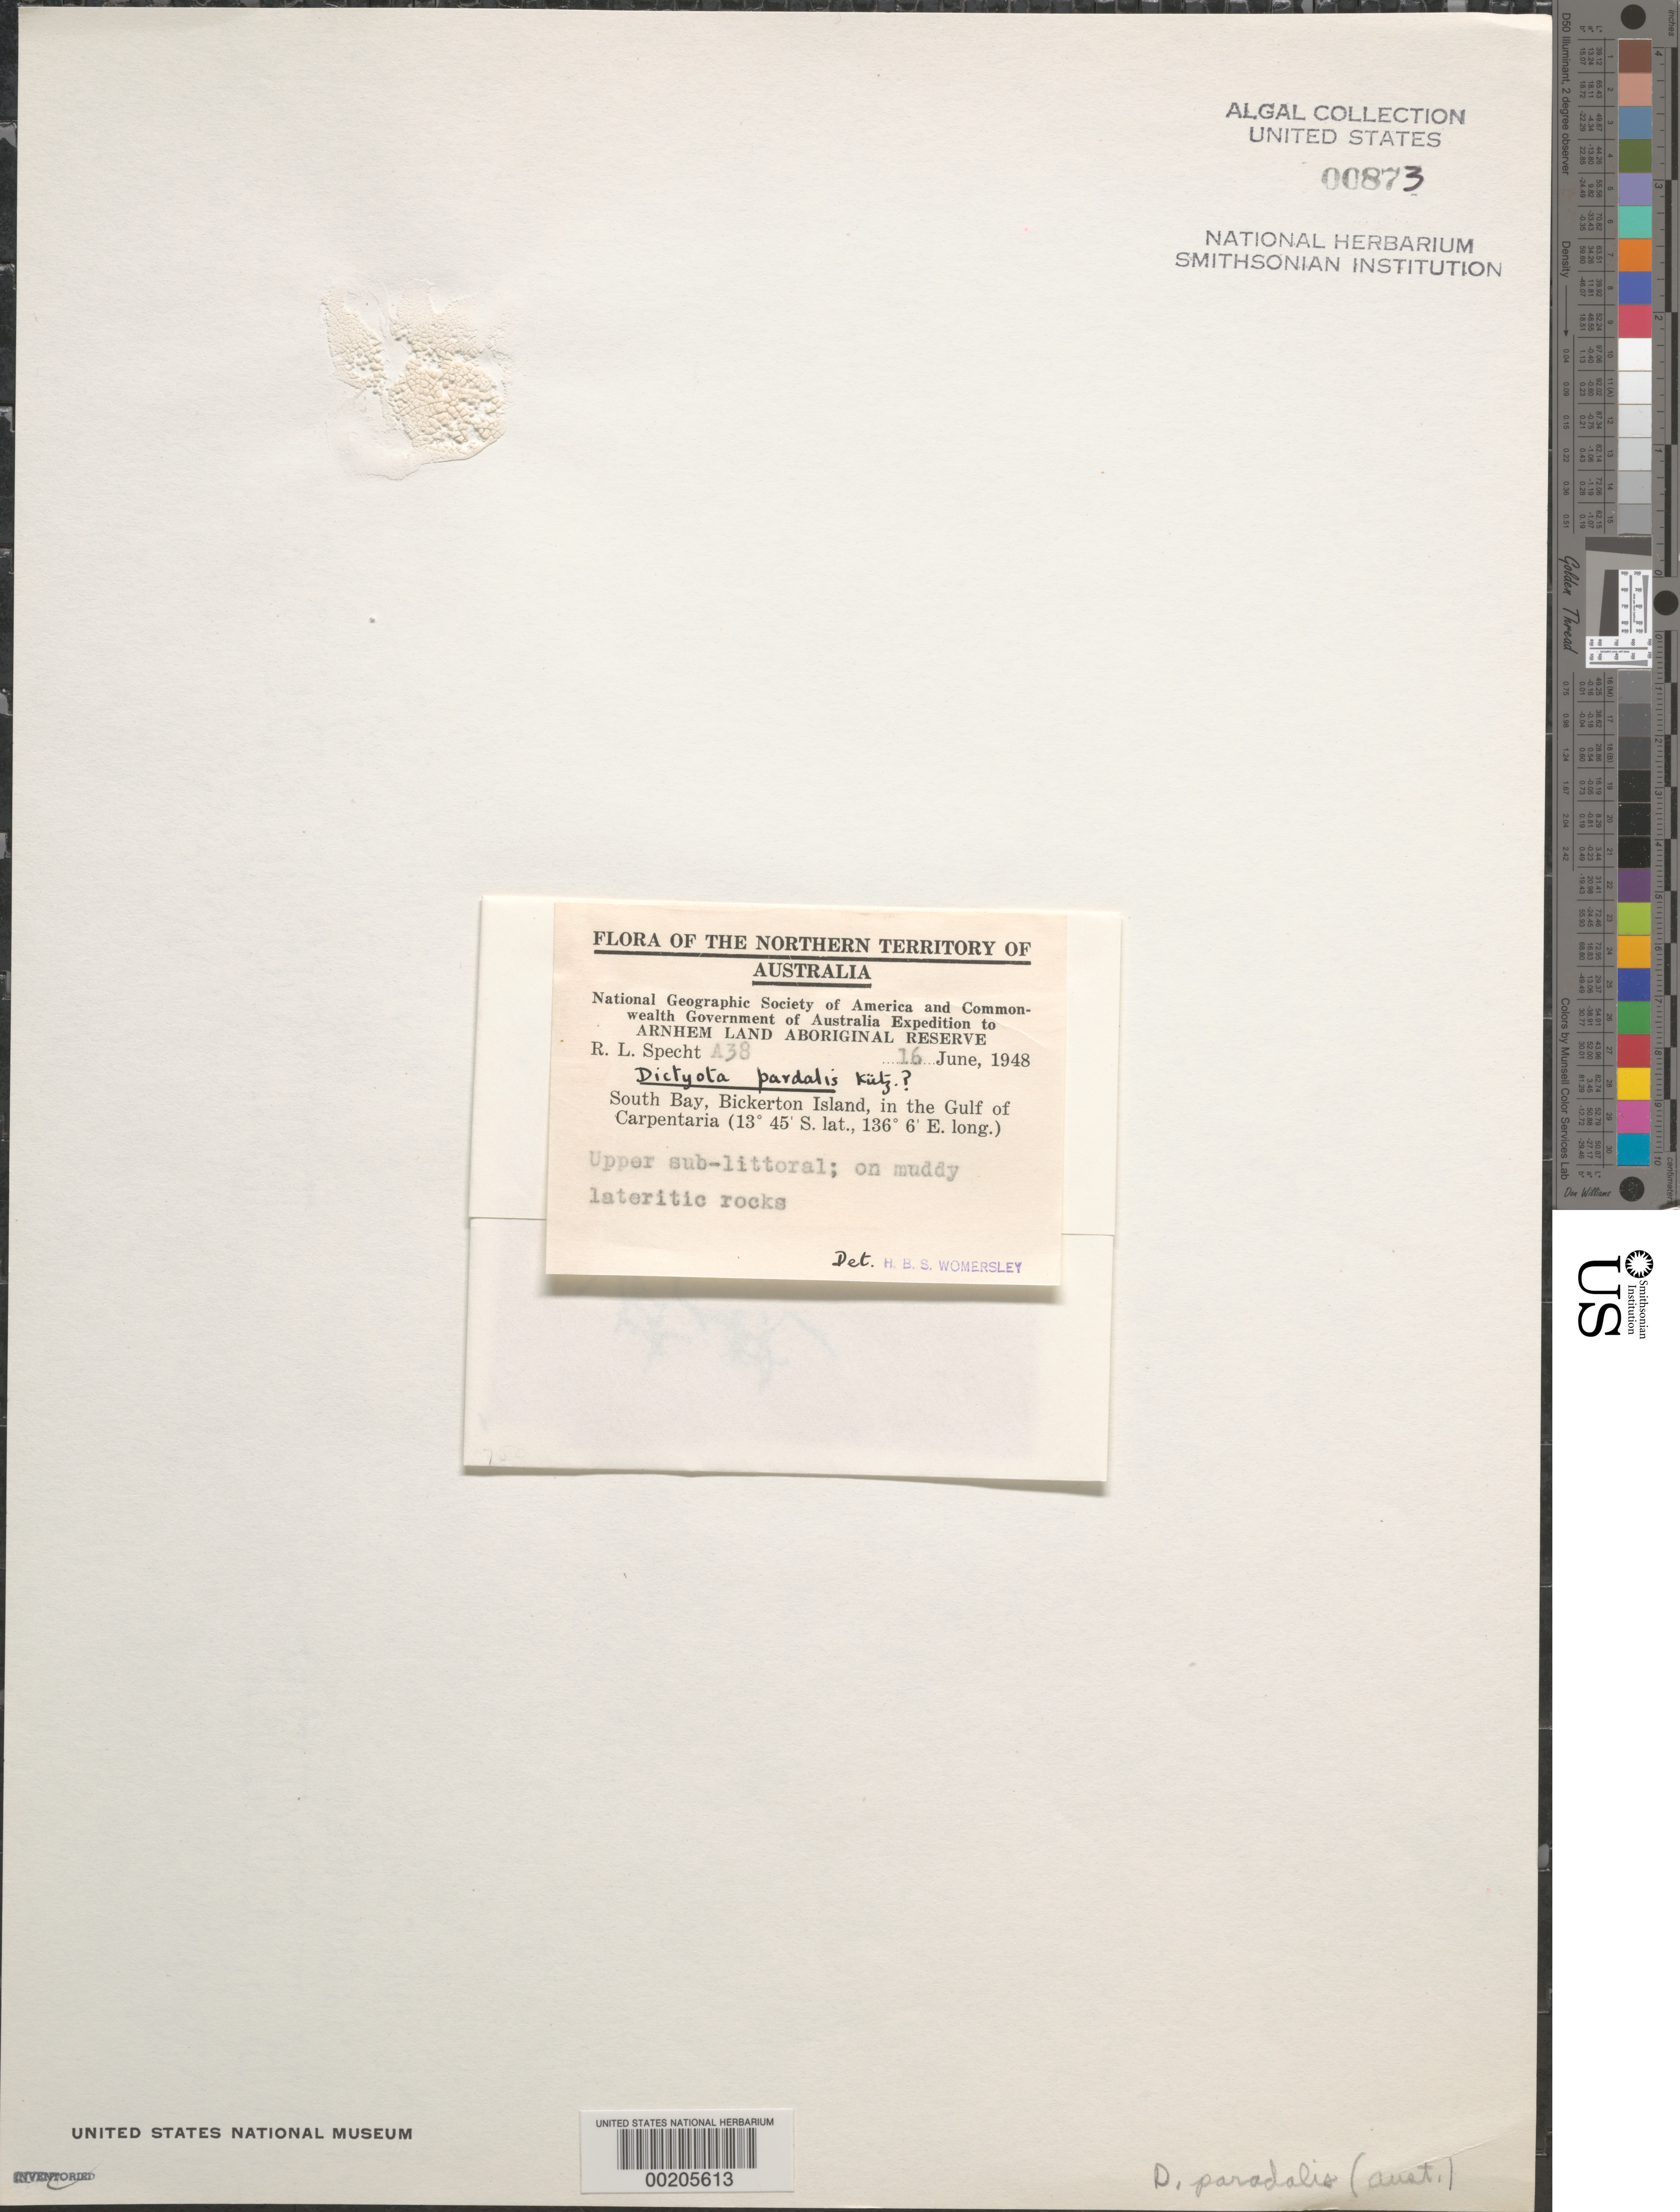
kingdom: Chromista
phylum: Ochrophyta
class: Phaeophyceae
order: Dictyotales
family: Dictyotaceae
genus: Dictyota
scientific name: Dictyota cervicornis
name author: Kütz.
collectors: R. L. Specht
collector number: A38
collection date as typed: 16 Jun 1948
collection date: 1948-06-16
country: Australia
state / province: Northern Territory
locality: South bay, bickerton island, gulf of carpentaria, arnhem land aboriginal reserve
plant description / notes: National Geographic Society of America and Commonwealth Government of Australia Expedition to Arnhem Land Aboriginal Reserve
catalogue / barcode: US 873